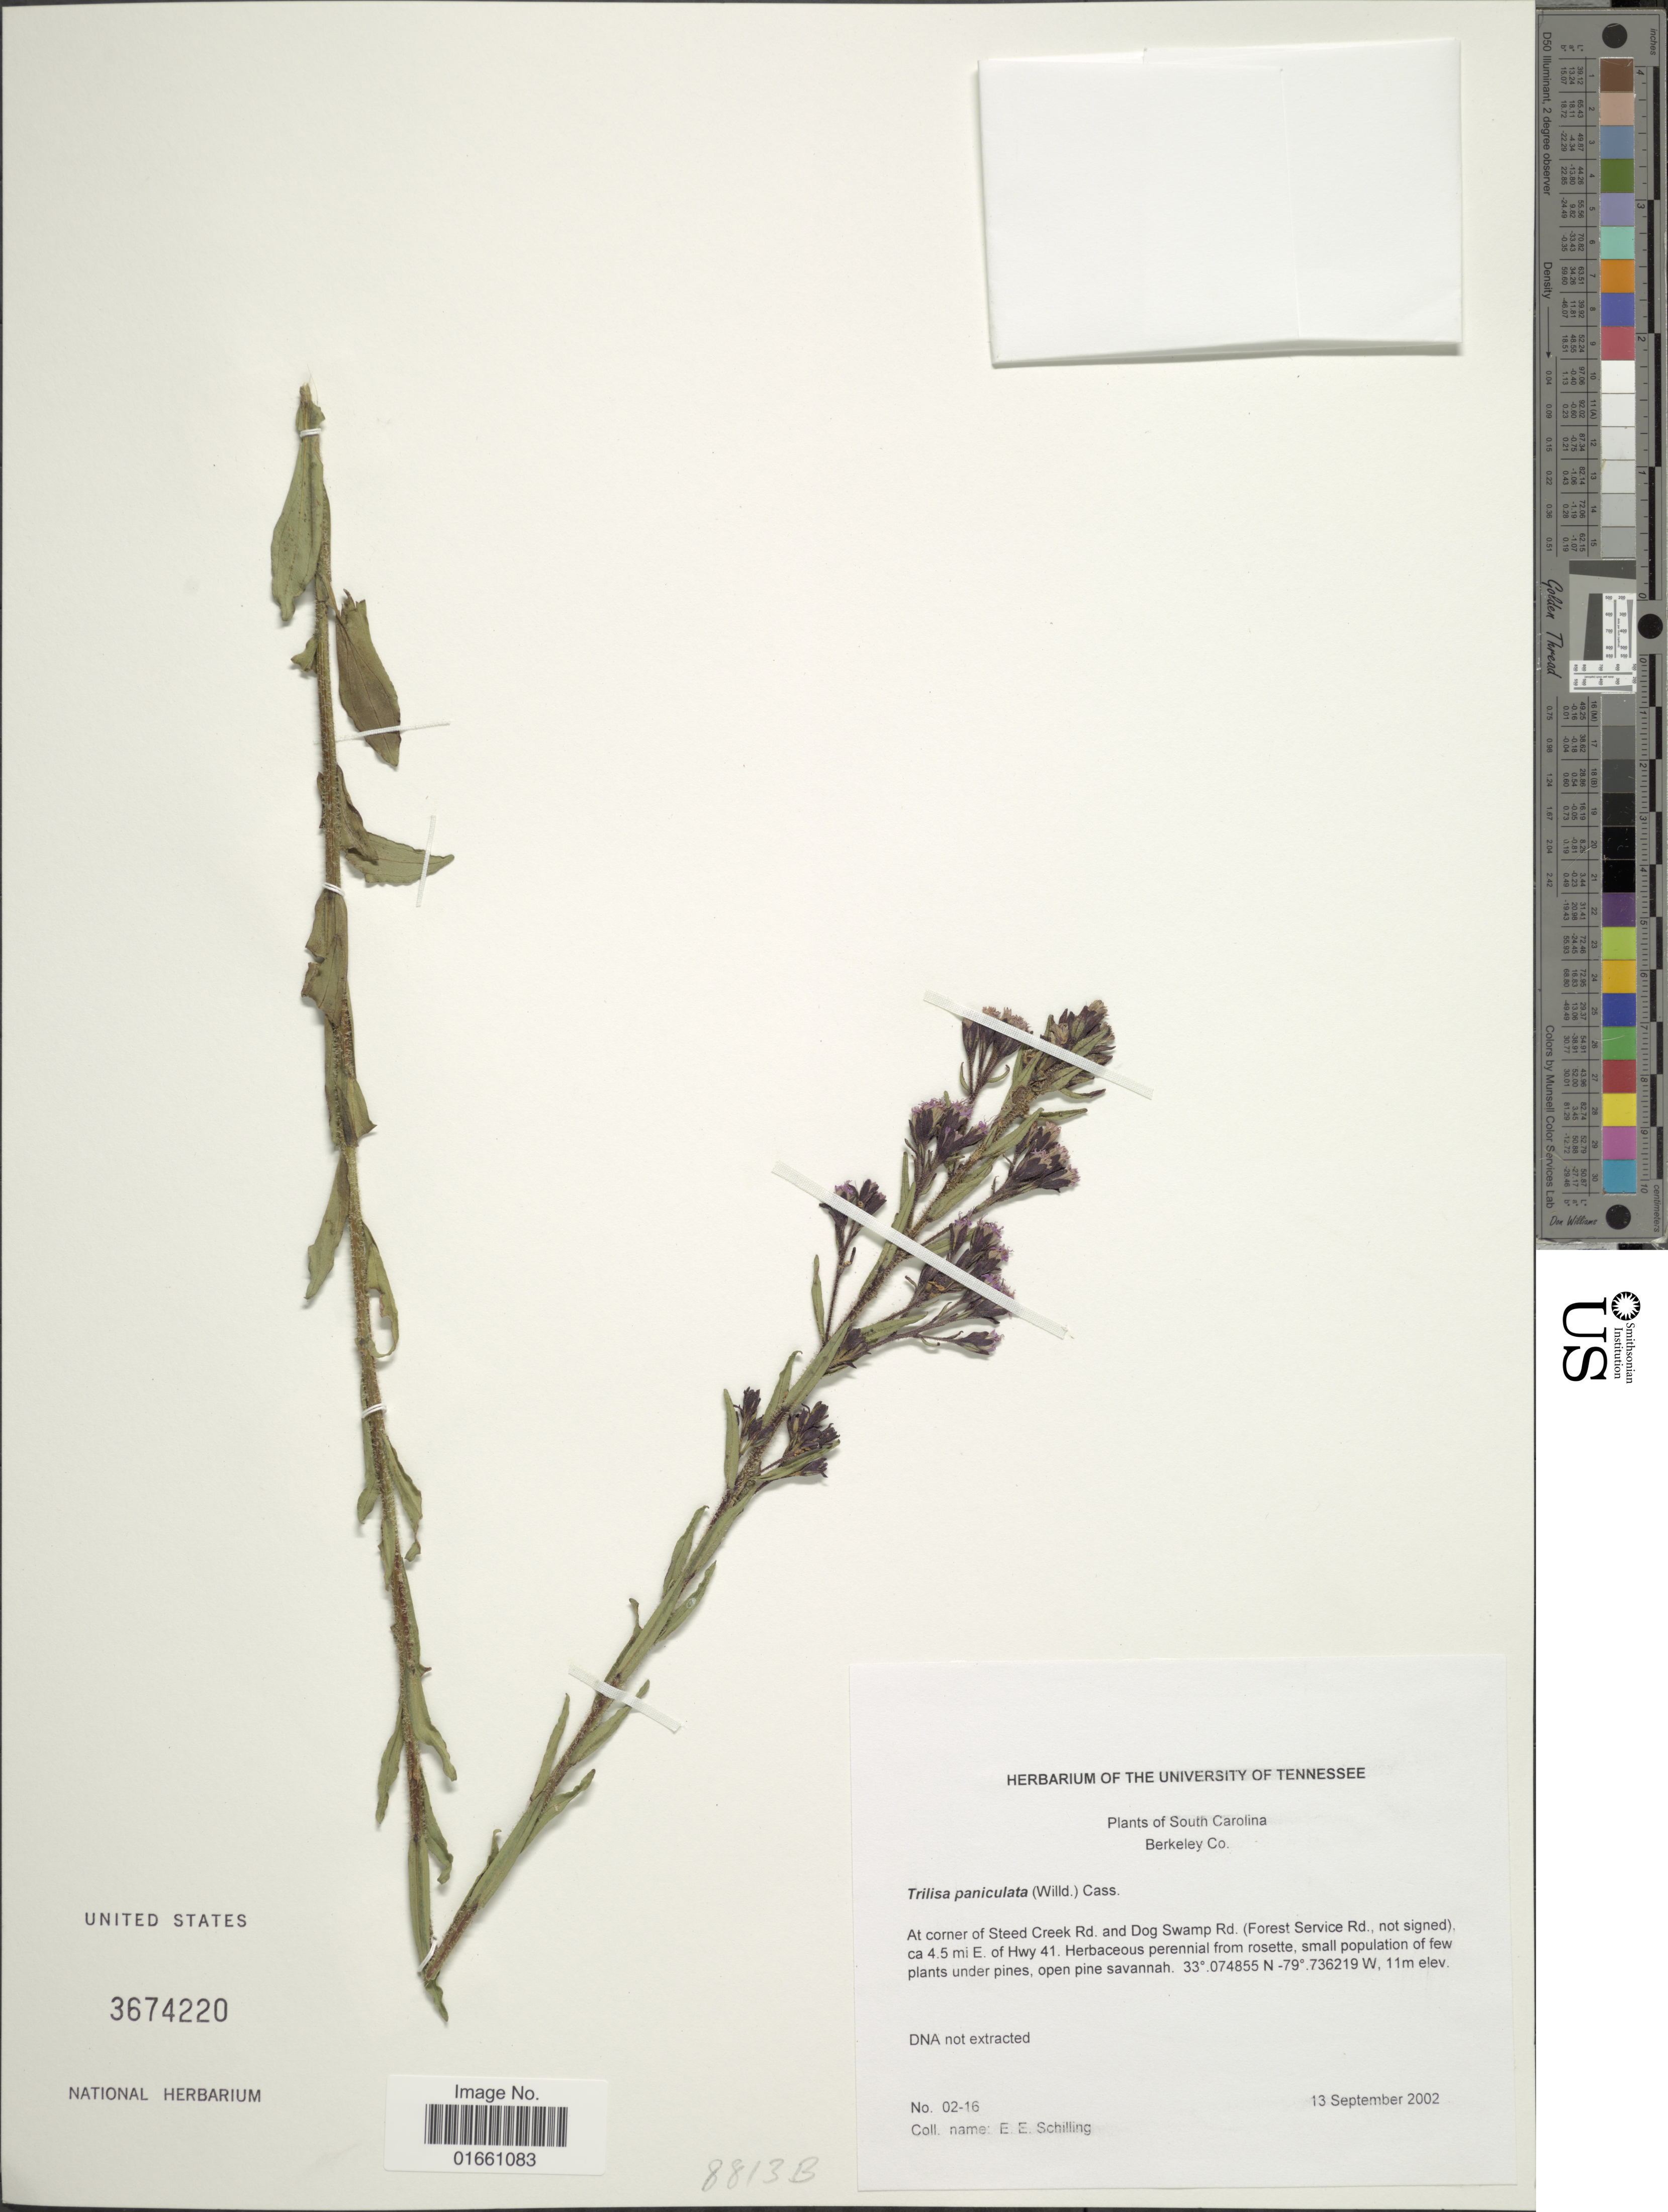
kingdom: Plantae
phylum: Tracheophyta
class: Magnoliopsida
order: Asterales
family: Asteraceae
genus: Trilisa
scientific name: Trilisa paniculata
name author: (J.F. Gmel.) Cass.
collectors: E. E. Schilling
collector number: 0216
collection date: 2002-09-13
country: United States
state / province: South Carolina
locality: Berkeley Co. At corner of Steeds Creek Rd. and Dog Swamp Rd. (Forest Service Rd. not signed) ca. 4.5 mi E of Hwy 41.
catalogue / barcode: US 3674220